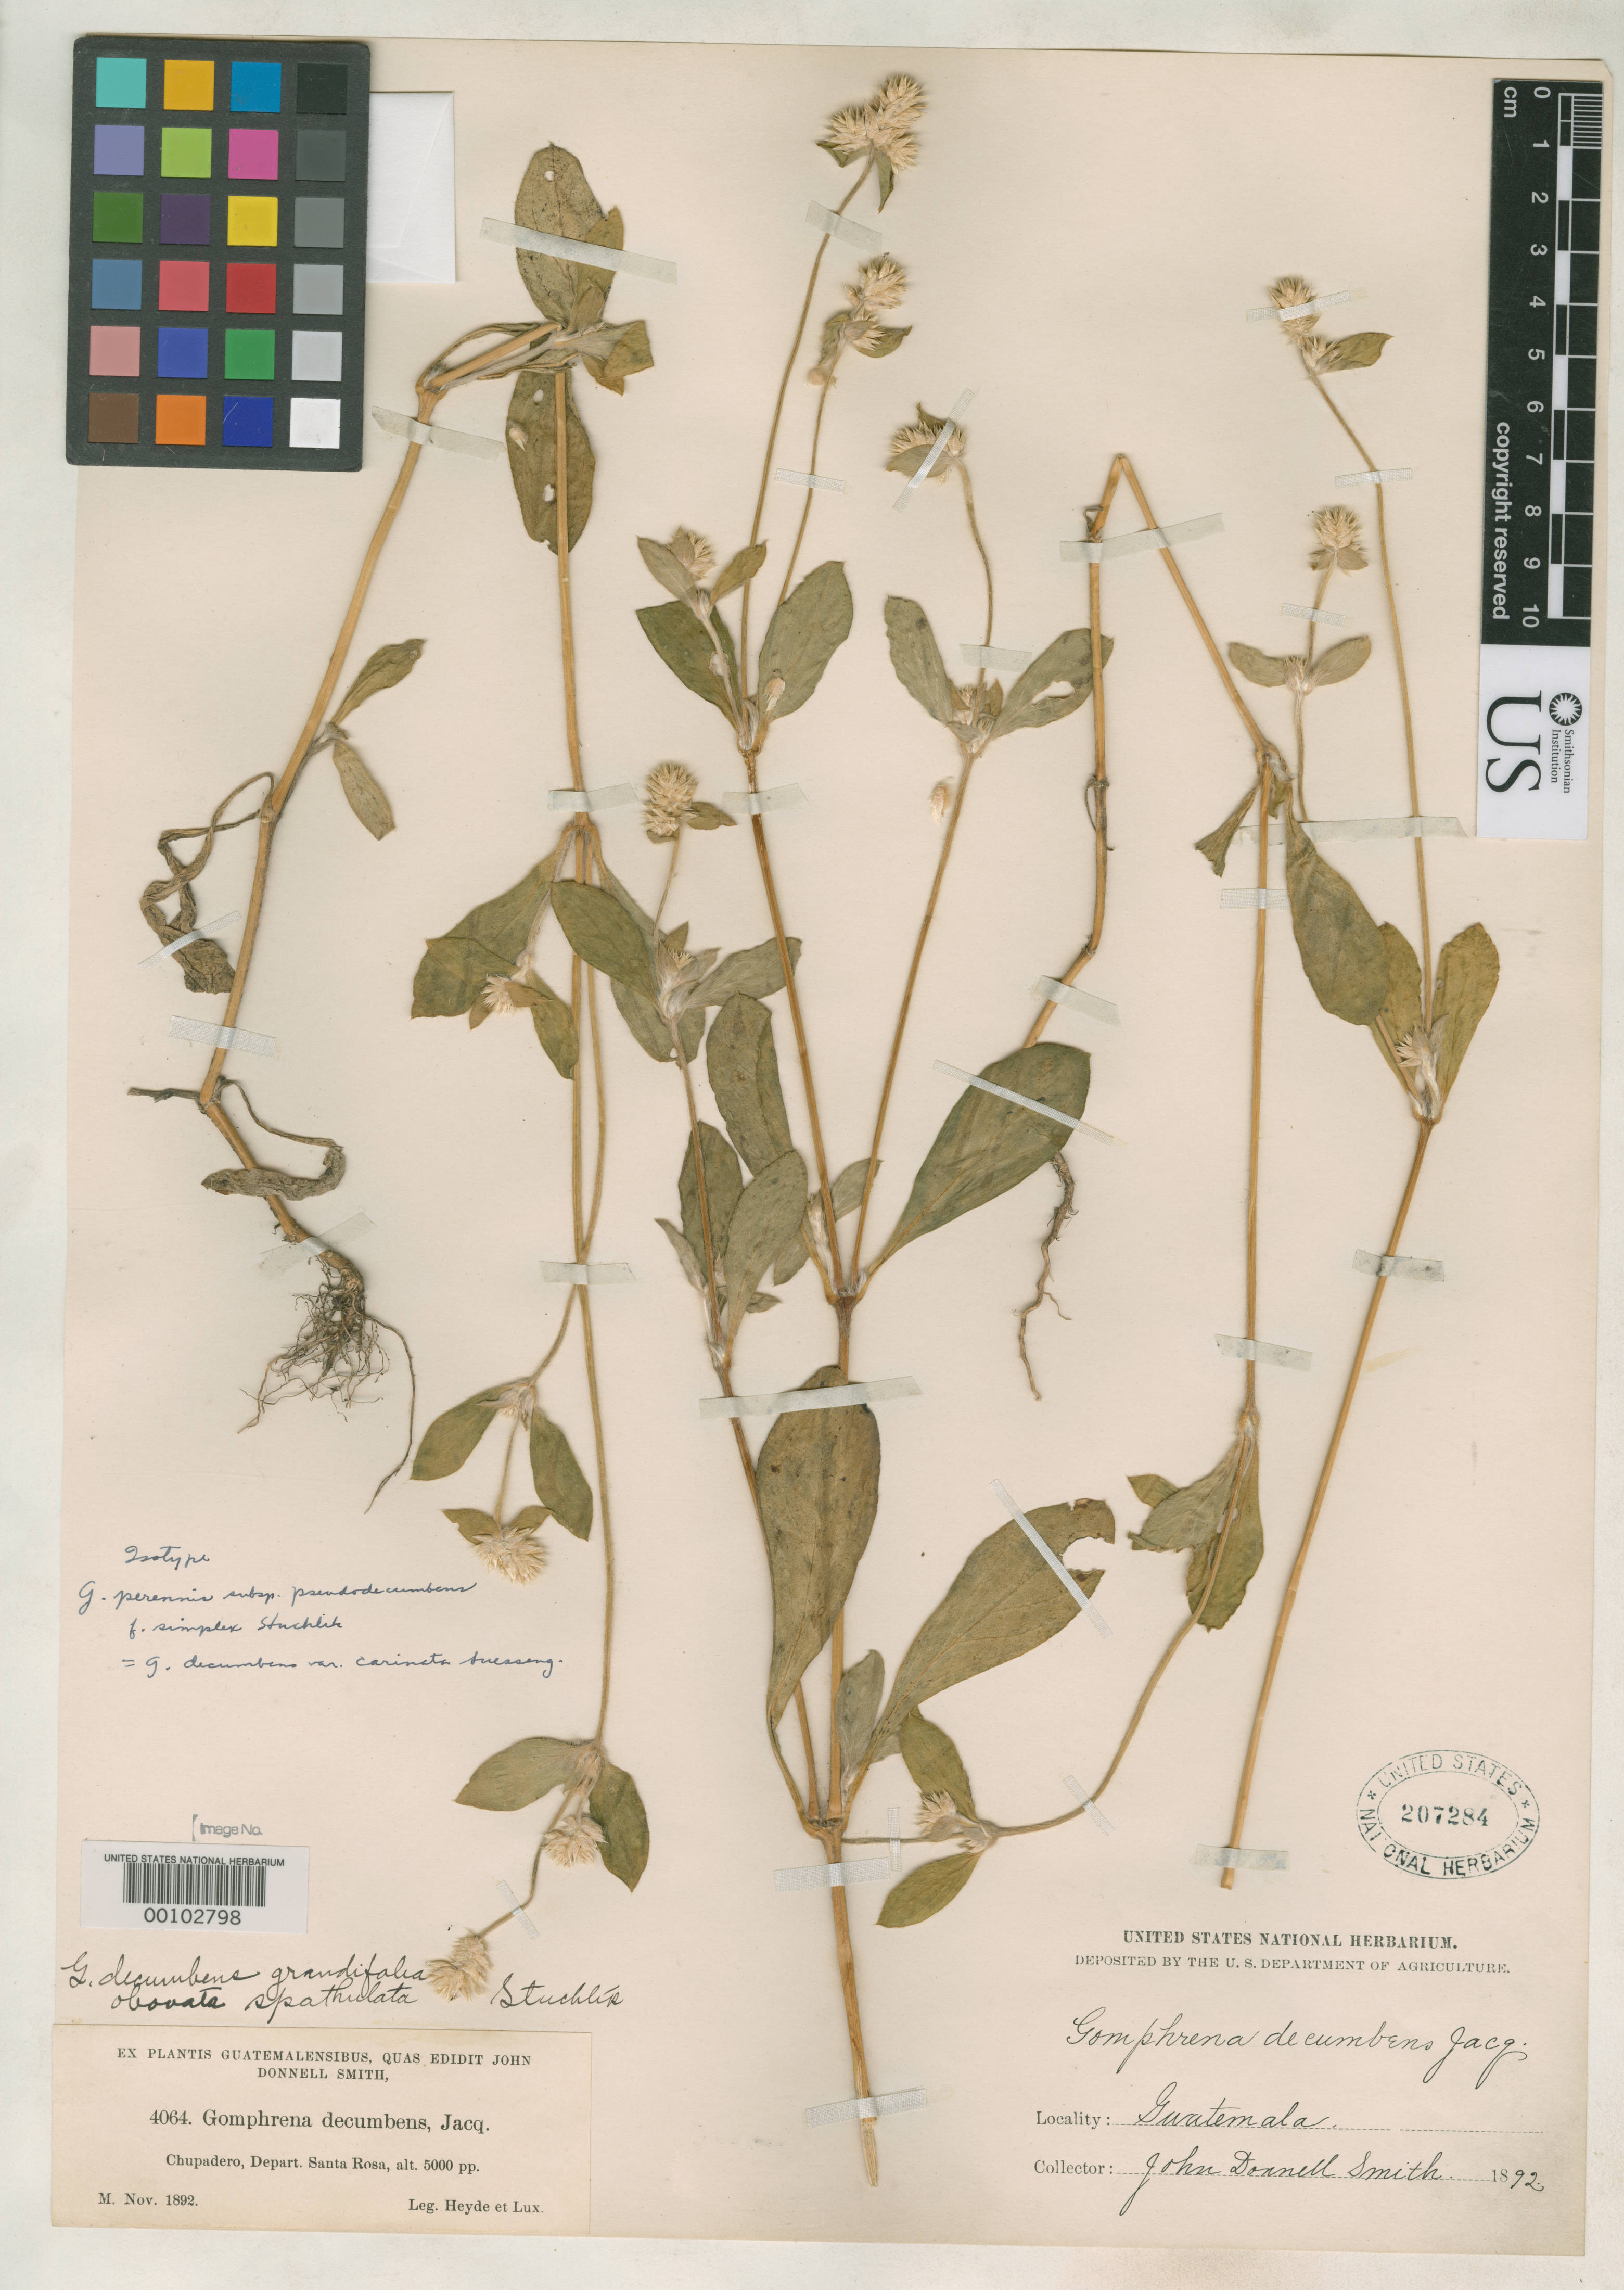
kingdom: Plantae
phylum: Tracheophyta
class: Magnoliopsida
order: Caryophyllales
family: Amaranthaceae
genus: Gomphrena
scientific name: Gomphrena perennis subsp. pseudodecumbens f. simplex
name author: Stuchlík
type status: Isotype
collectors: E. T. Heyde & E. Lux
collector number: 4064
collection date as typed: Nov 1892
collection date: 1892-11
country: Guatemala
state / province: Santa Rosa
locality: Chupadero; alt. 5000 ft.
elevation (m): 1524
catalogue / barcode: US 207284